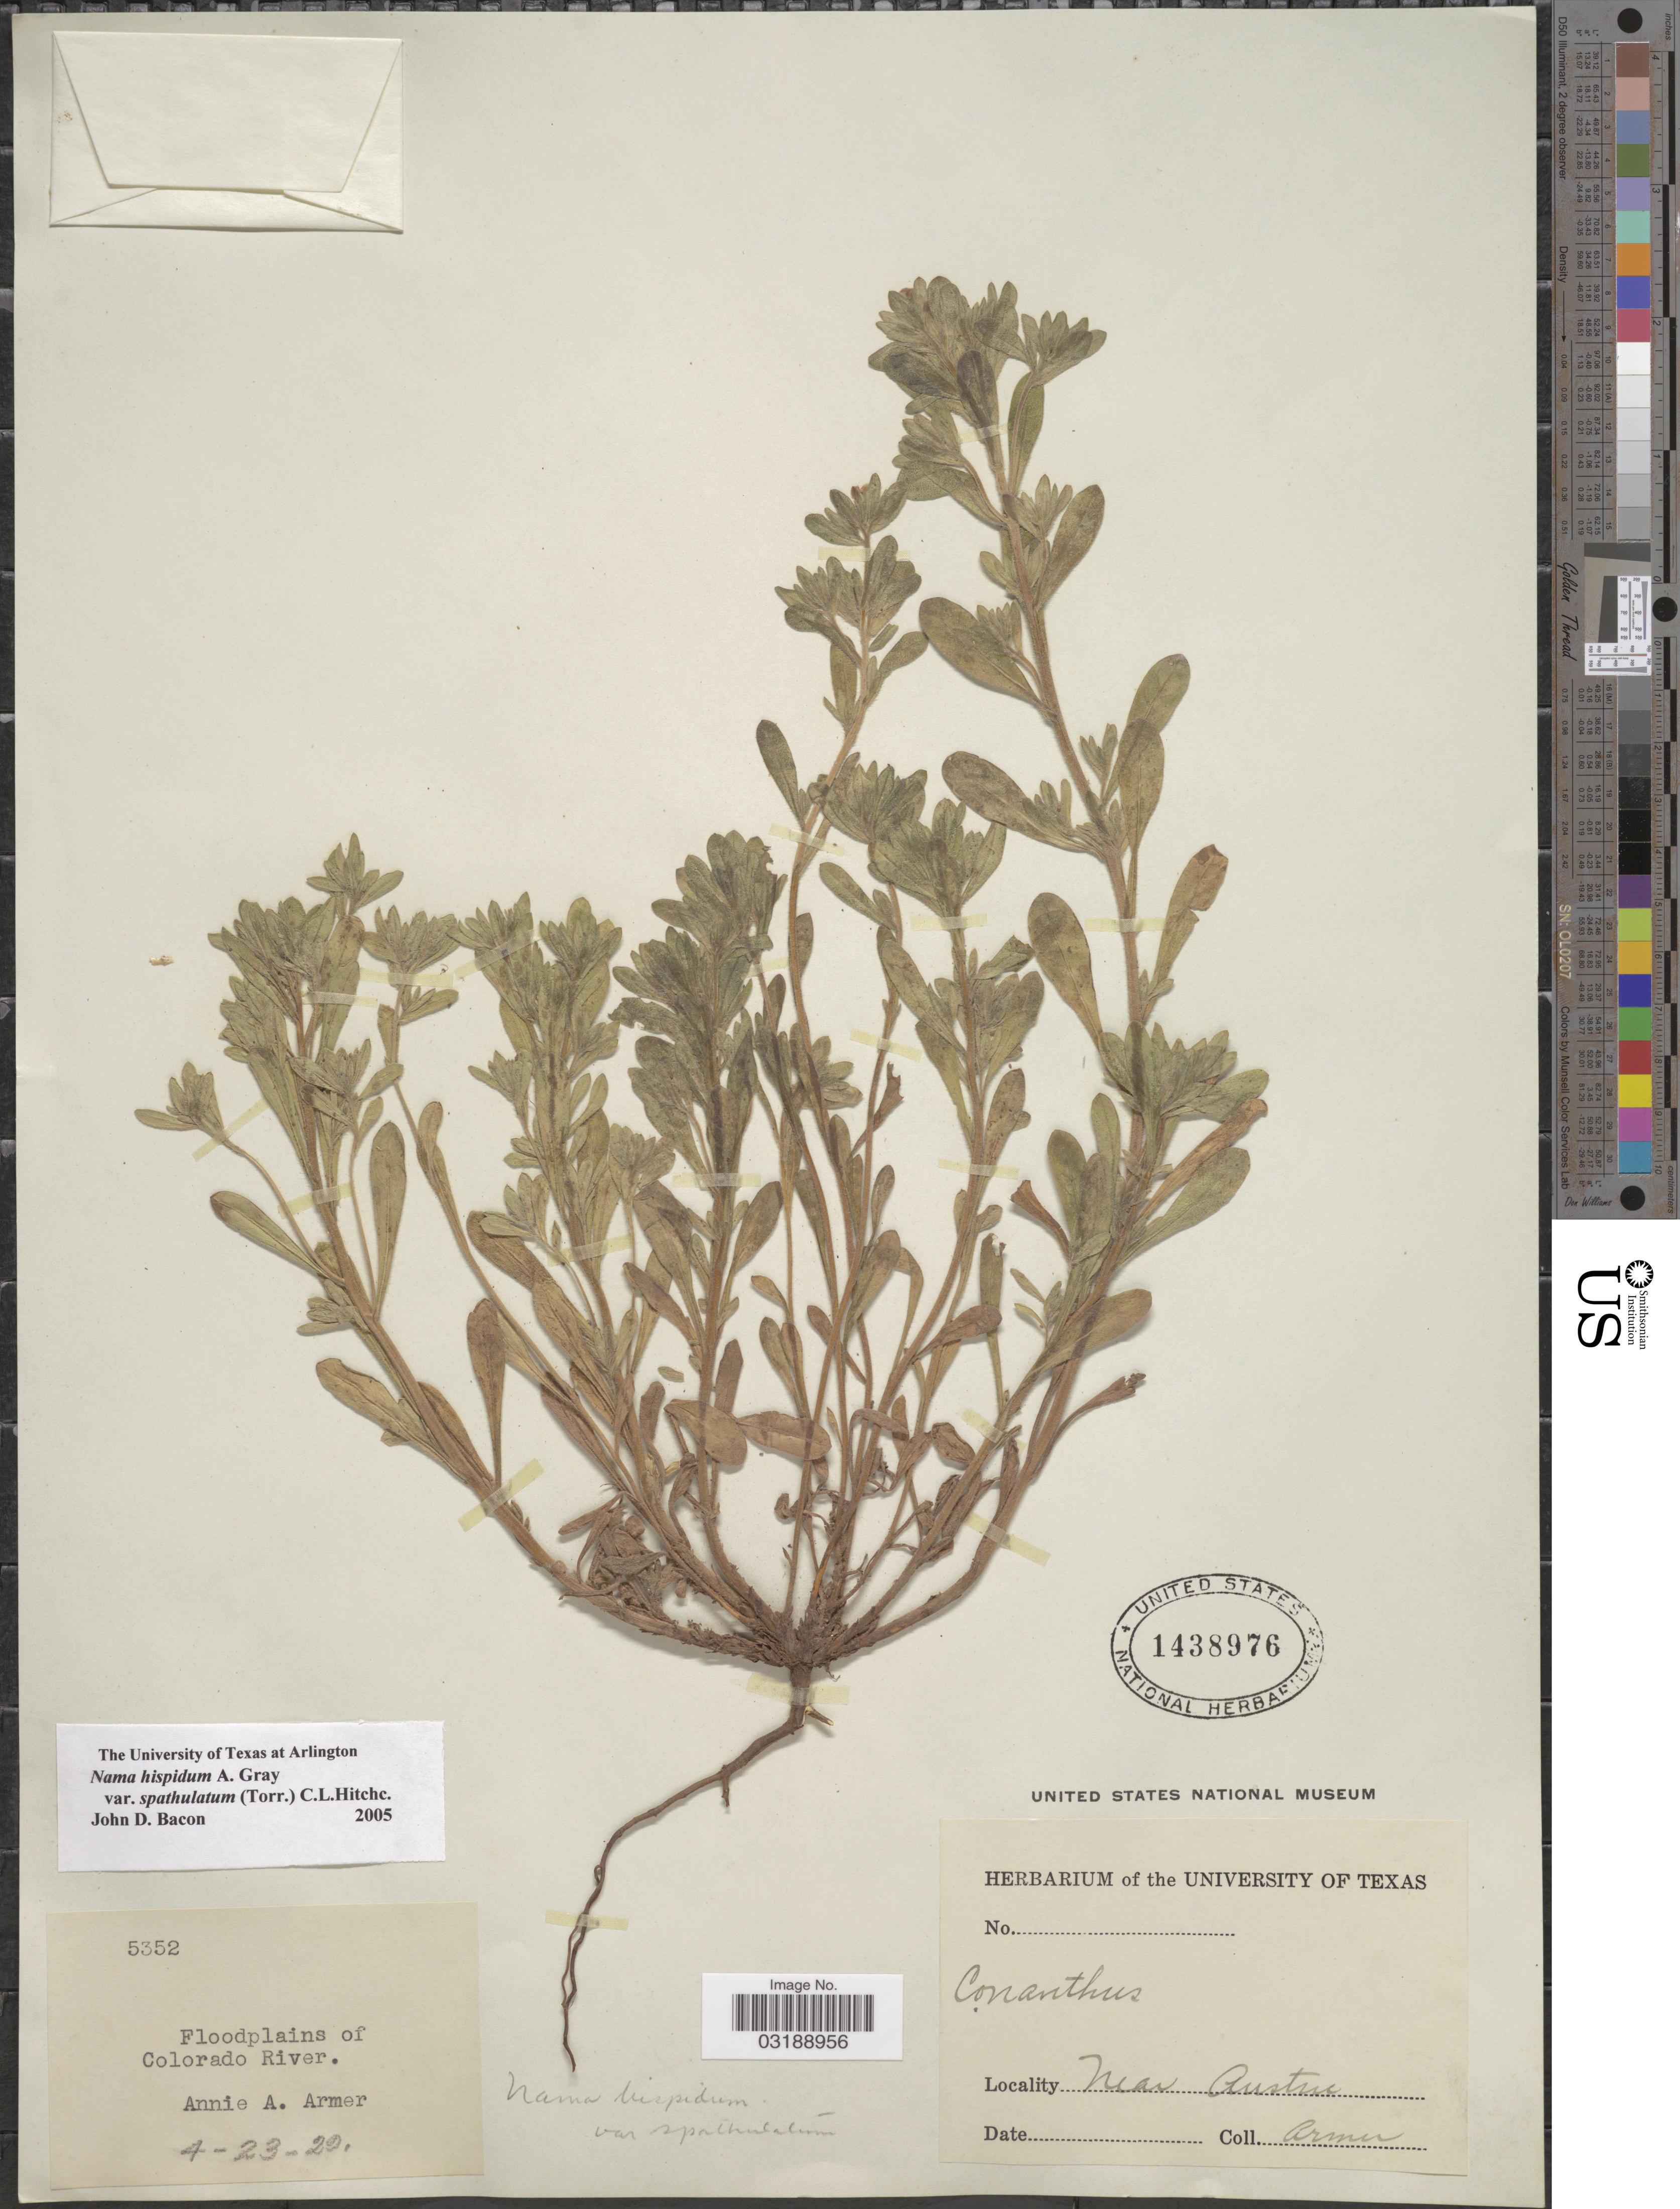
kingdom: Plantae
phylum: Tracheophyta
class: Magnoliopsida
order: Boraginales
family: Namaceae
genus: Nama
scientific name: Nama hispida var. spathulatum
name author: (Torr.) C.L. Hitchc.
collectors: A. Armer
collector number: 5352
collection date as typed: Transcribed d/m/y: 23/4/20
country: United States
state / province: Texas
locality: Near Austin, Floodplains of Colorado River.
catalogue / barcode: US 1438976